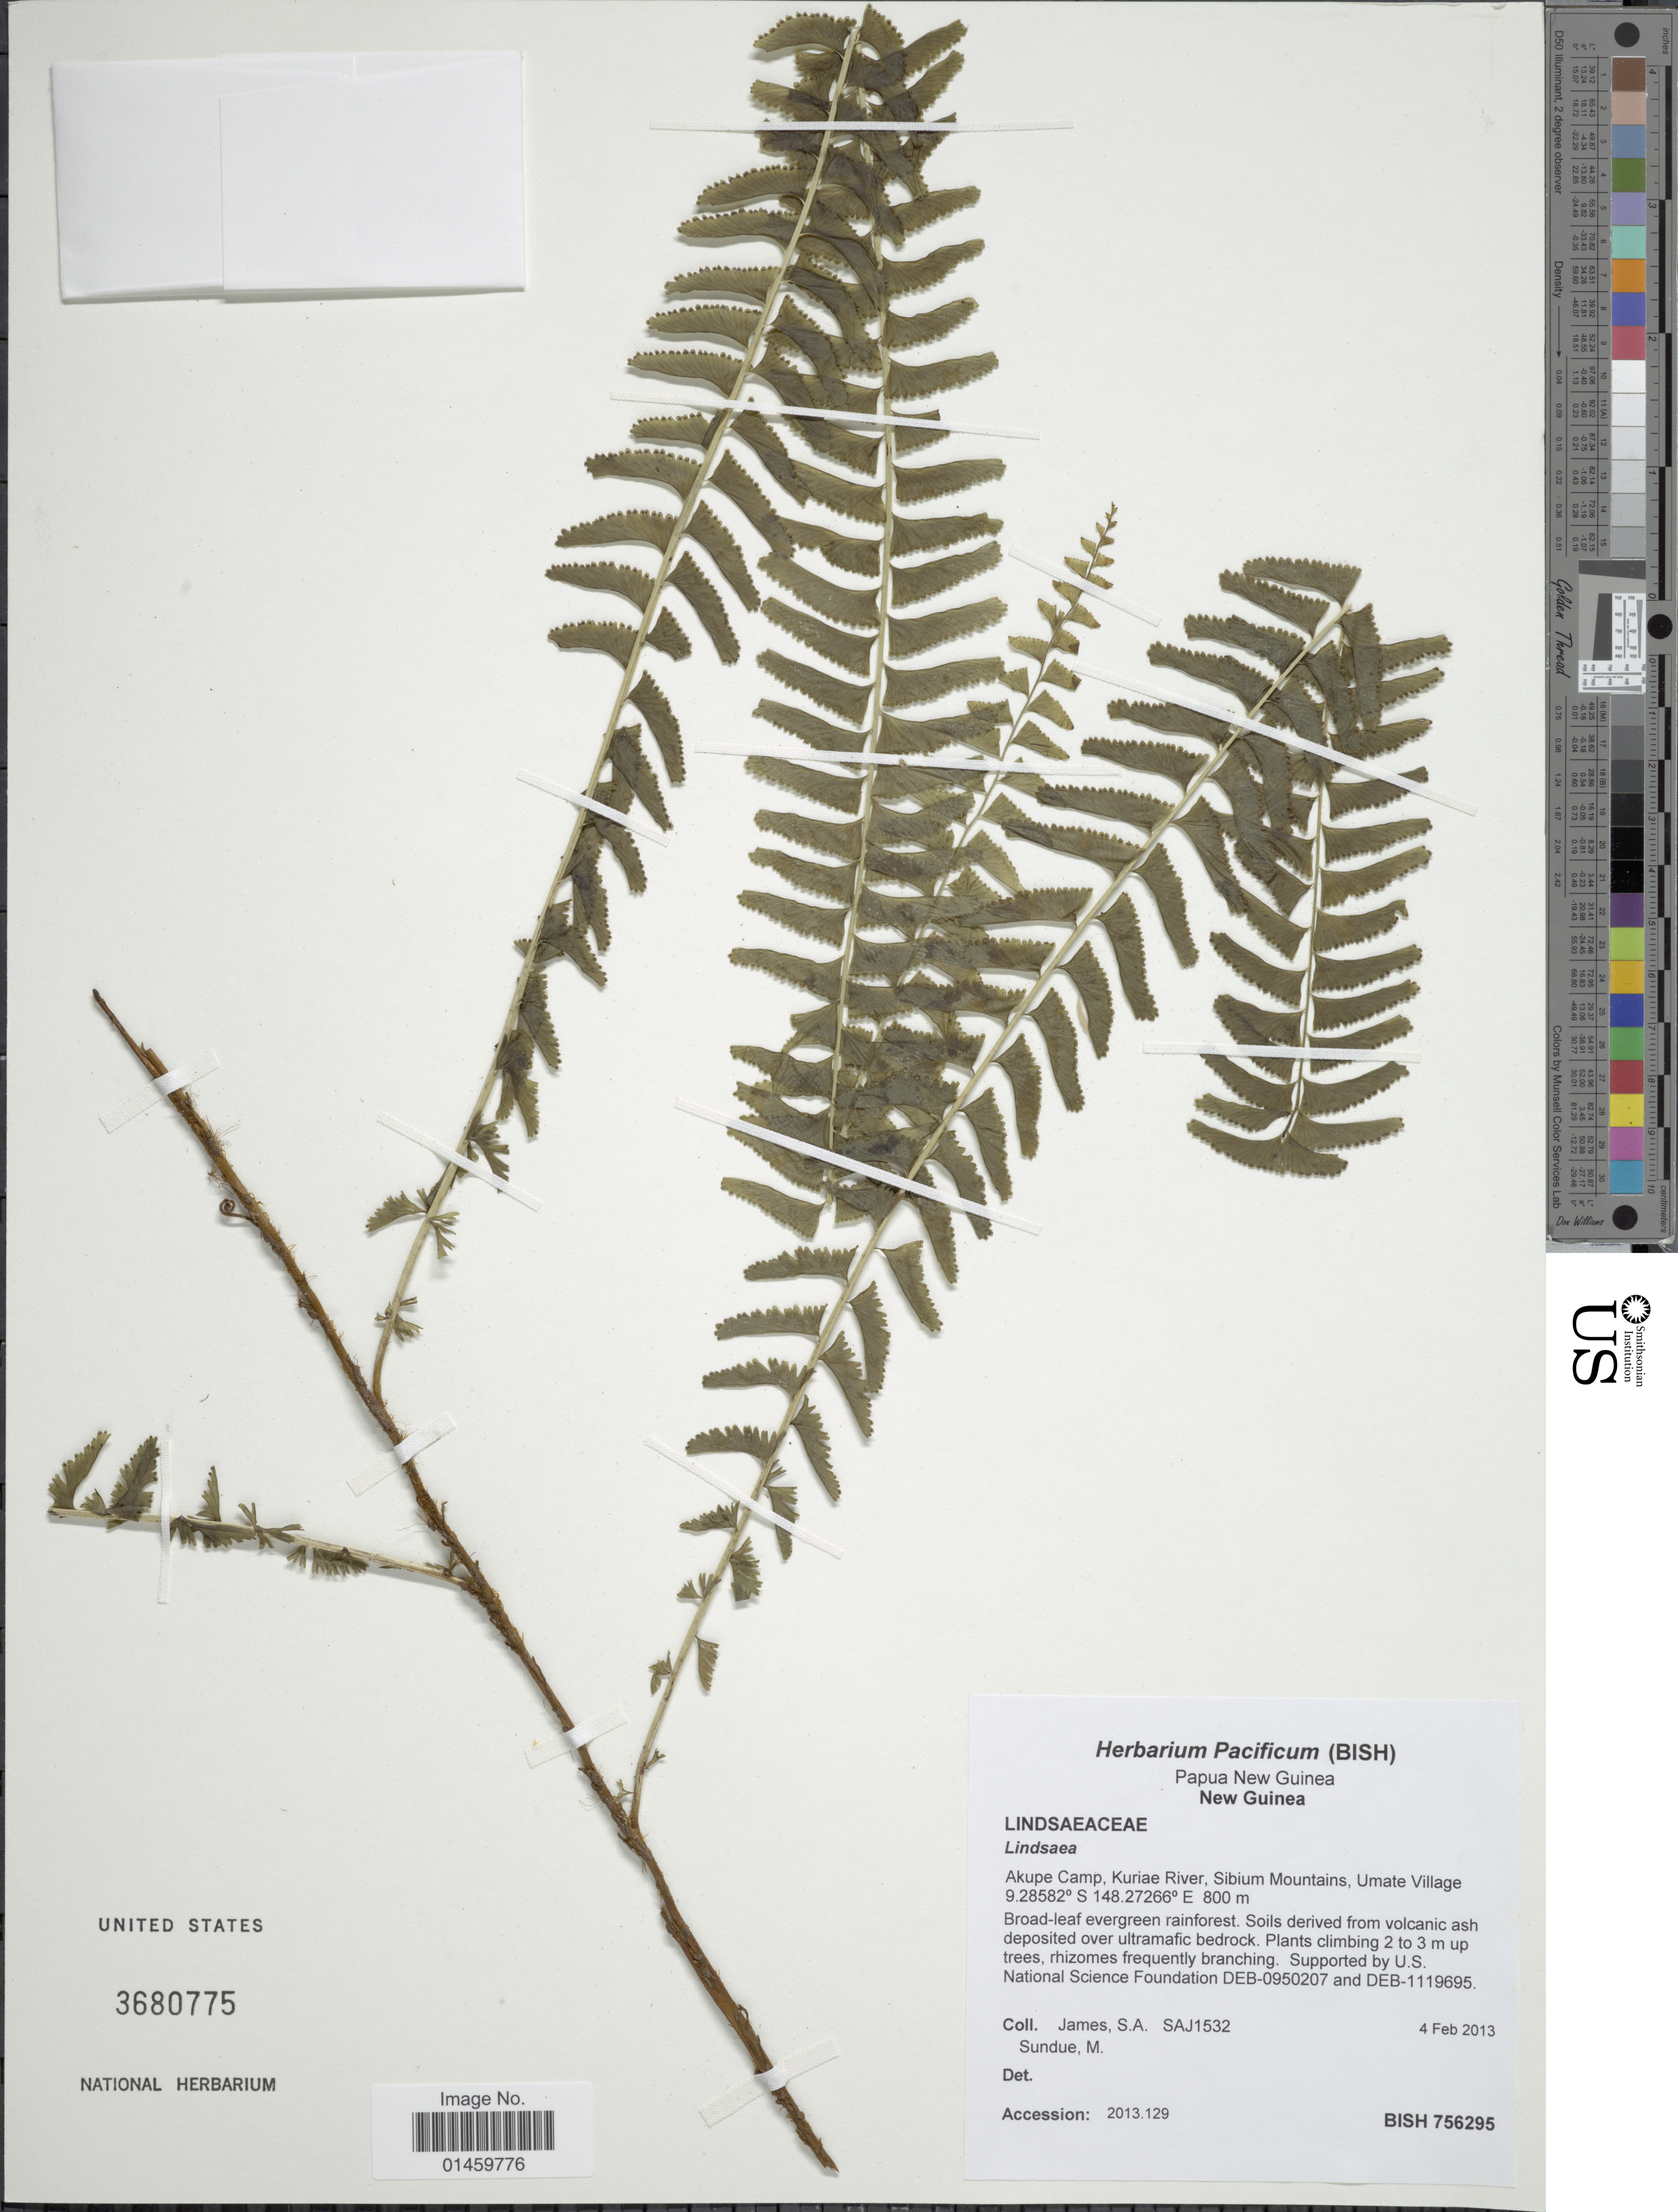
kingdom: Plantae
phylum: Tracheophyta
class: Polypodiopsida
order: Polypodiales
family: Lindsaeaceae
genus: Lindsaea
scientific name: Lindsaea sp.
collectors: S. James & M. Sundue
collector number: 1532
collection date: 2013-02-04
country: Papua New Guinea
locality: New Guinea. Akupe Camp, Kuriae River, Sibium Mountains, Umate Village.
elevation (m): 800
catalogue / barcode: US 3680775